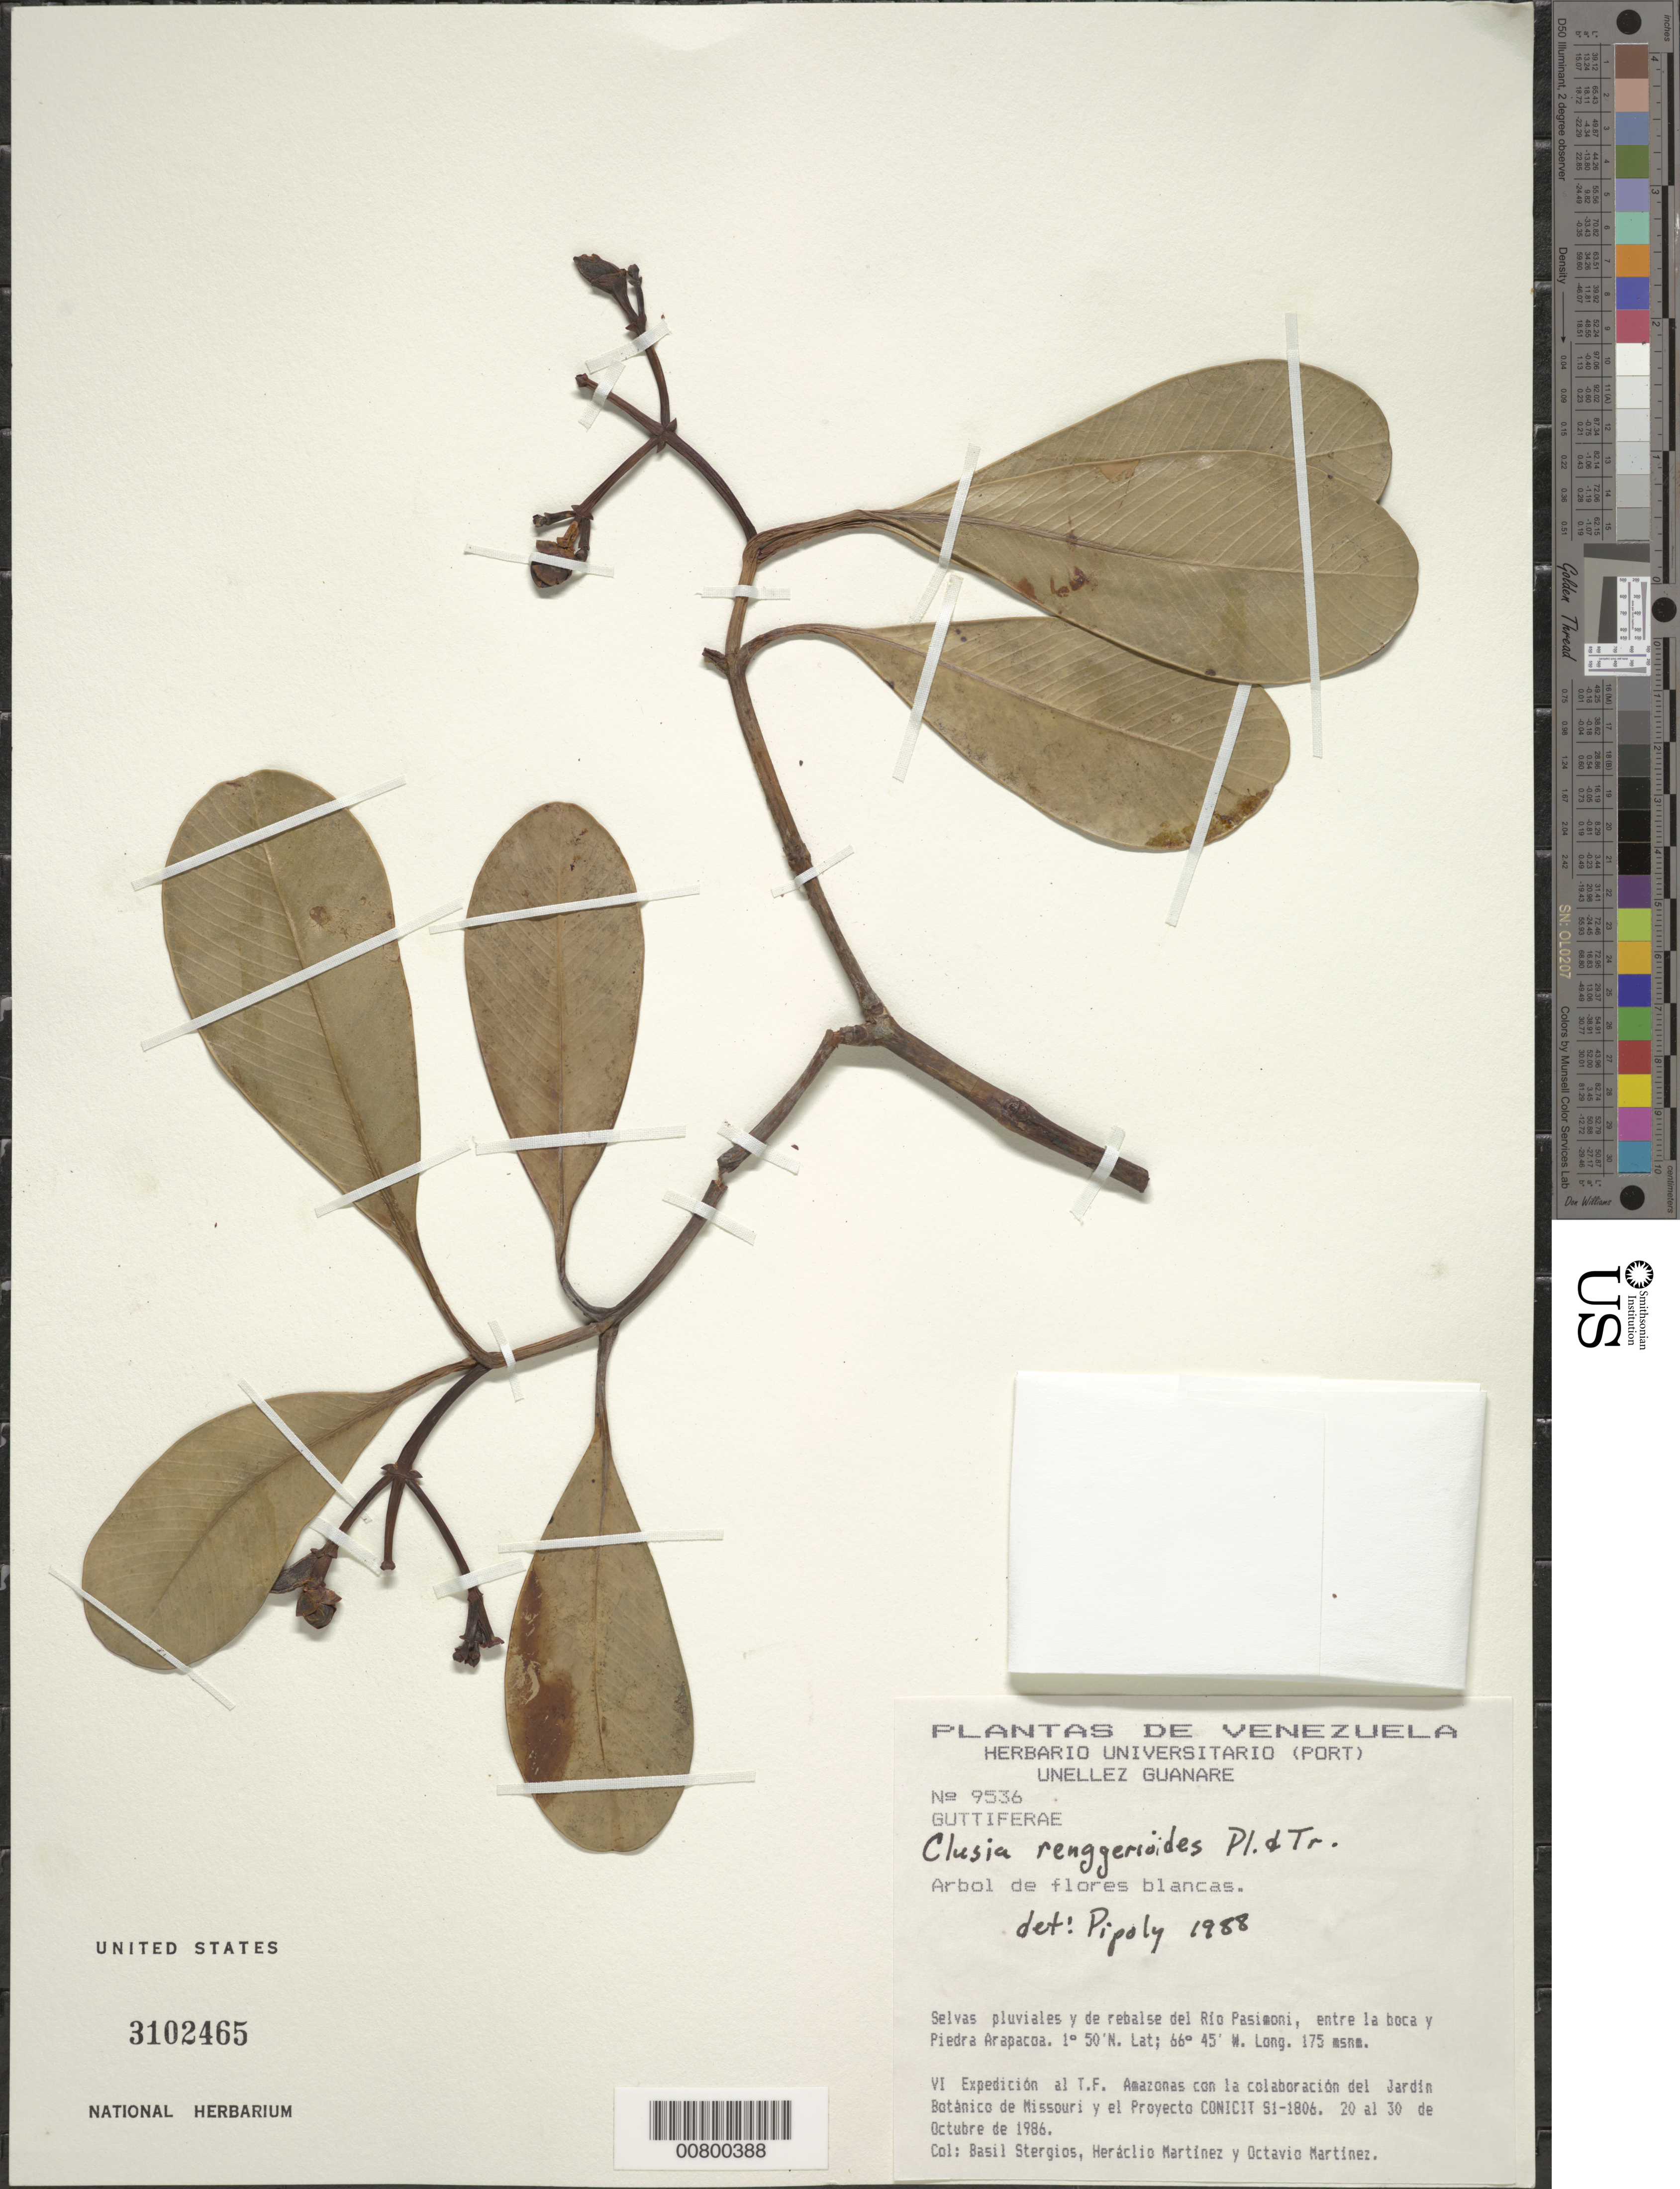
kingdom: Plantae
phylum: Tracheophyta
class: Magnoliopsida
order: Malpighiales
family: Clusiaceae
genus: Clusia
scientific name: Clusia renggerioides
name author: Planch. & Triana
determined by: Pipoly, J. J., III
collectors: B. G. Stergios, H. Martinez & O. Martínez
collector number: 9536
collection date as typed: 20-Oct-86 to 30-Oct-86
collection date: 1986-10-20/1986-10-30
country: Venezuela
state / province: Amazonas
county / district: Río Negro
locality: Río Pasimoni, entre la boca y Piedra Arapacoa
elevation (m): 175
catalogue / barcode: US 3102465